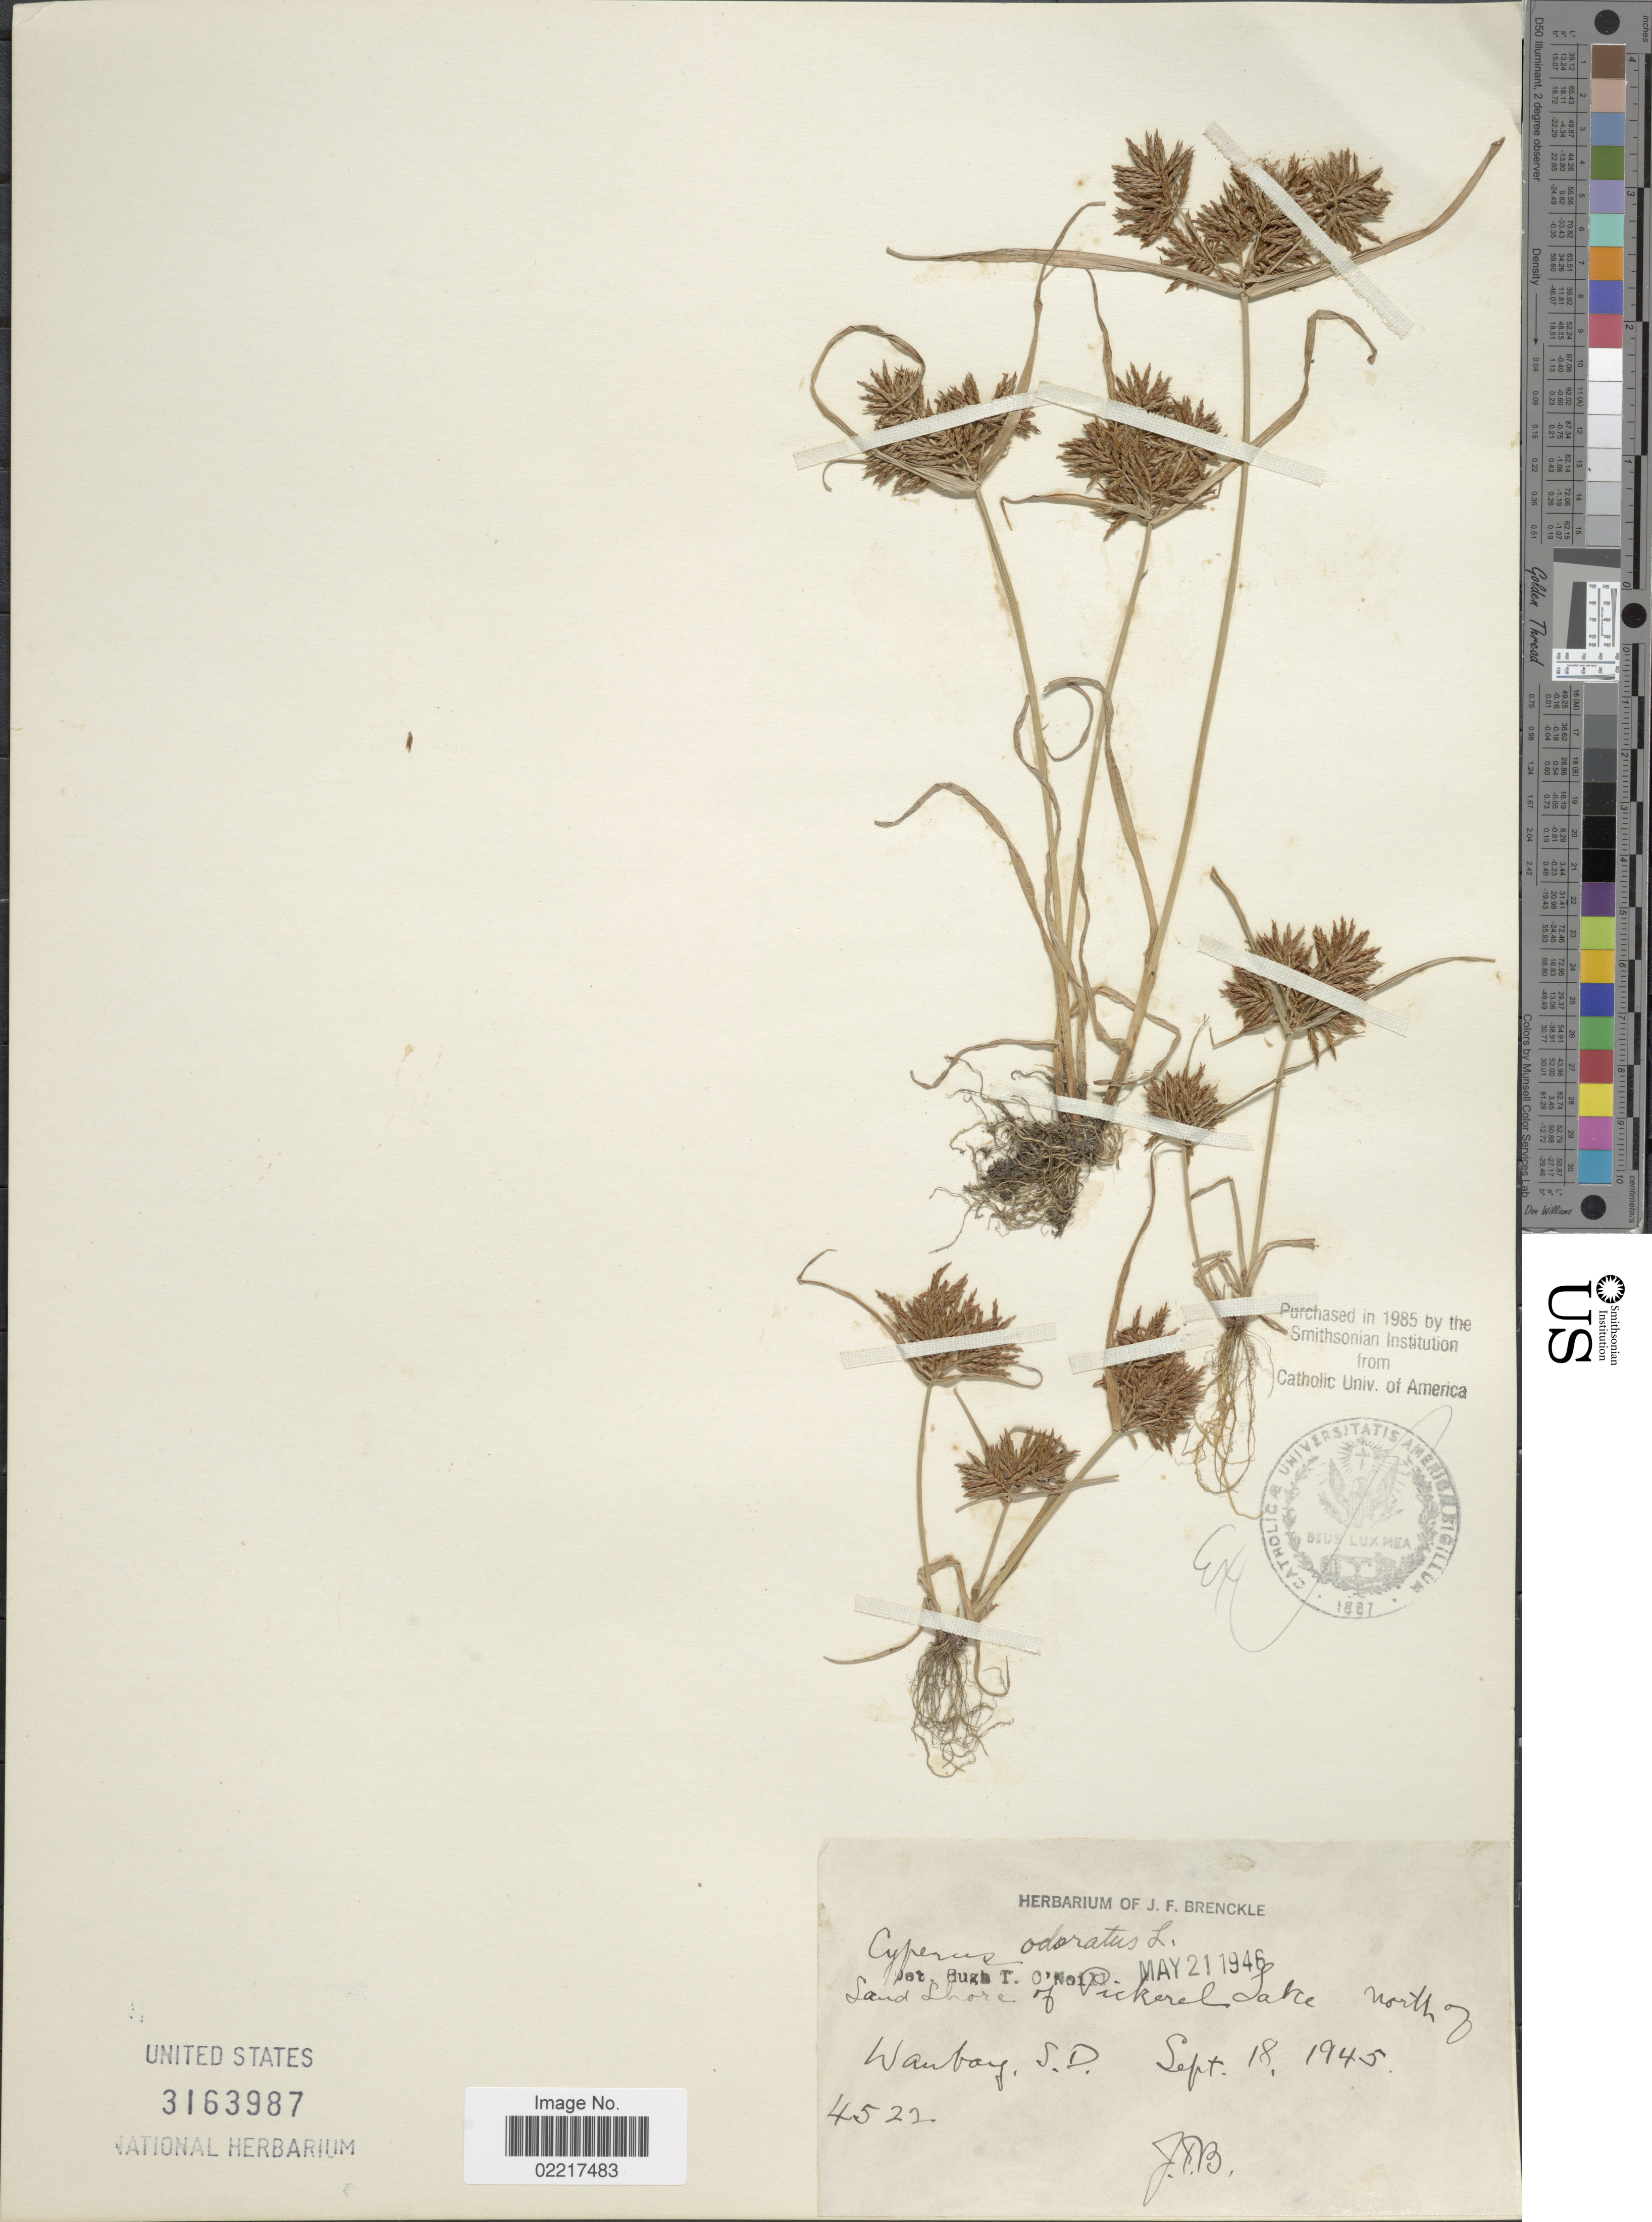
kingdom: Plantae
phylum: Tracheophyta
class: Liliopsida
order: Poales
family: Cyperaceae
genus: Cyperus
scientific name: Cyperus odoratus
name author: L.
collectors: J. Brenckle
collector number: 4522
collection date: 1945-09-18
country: United States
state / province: South Dakota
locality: Sand shore of Pickerel Lake, north of Wanbay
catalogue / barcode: US 3163987